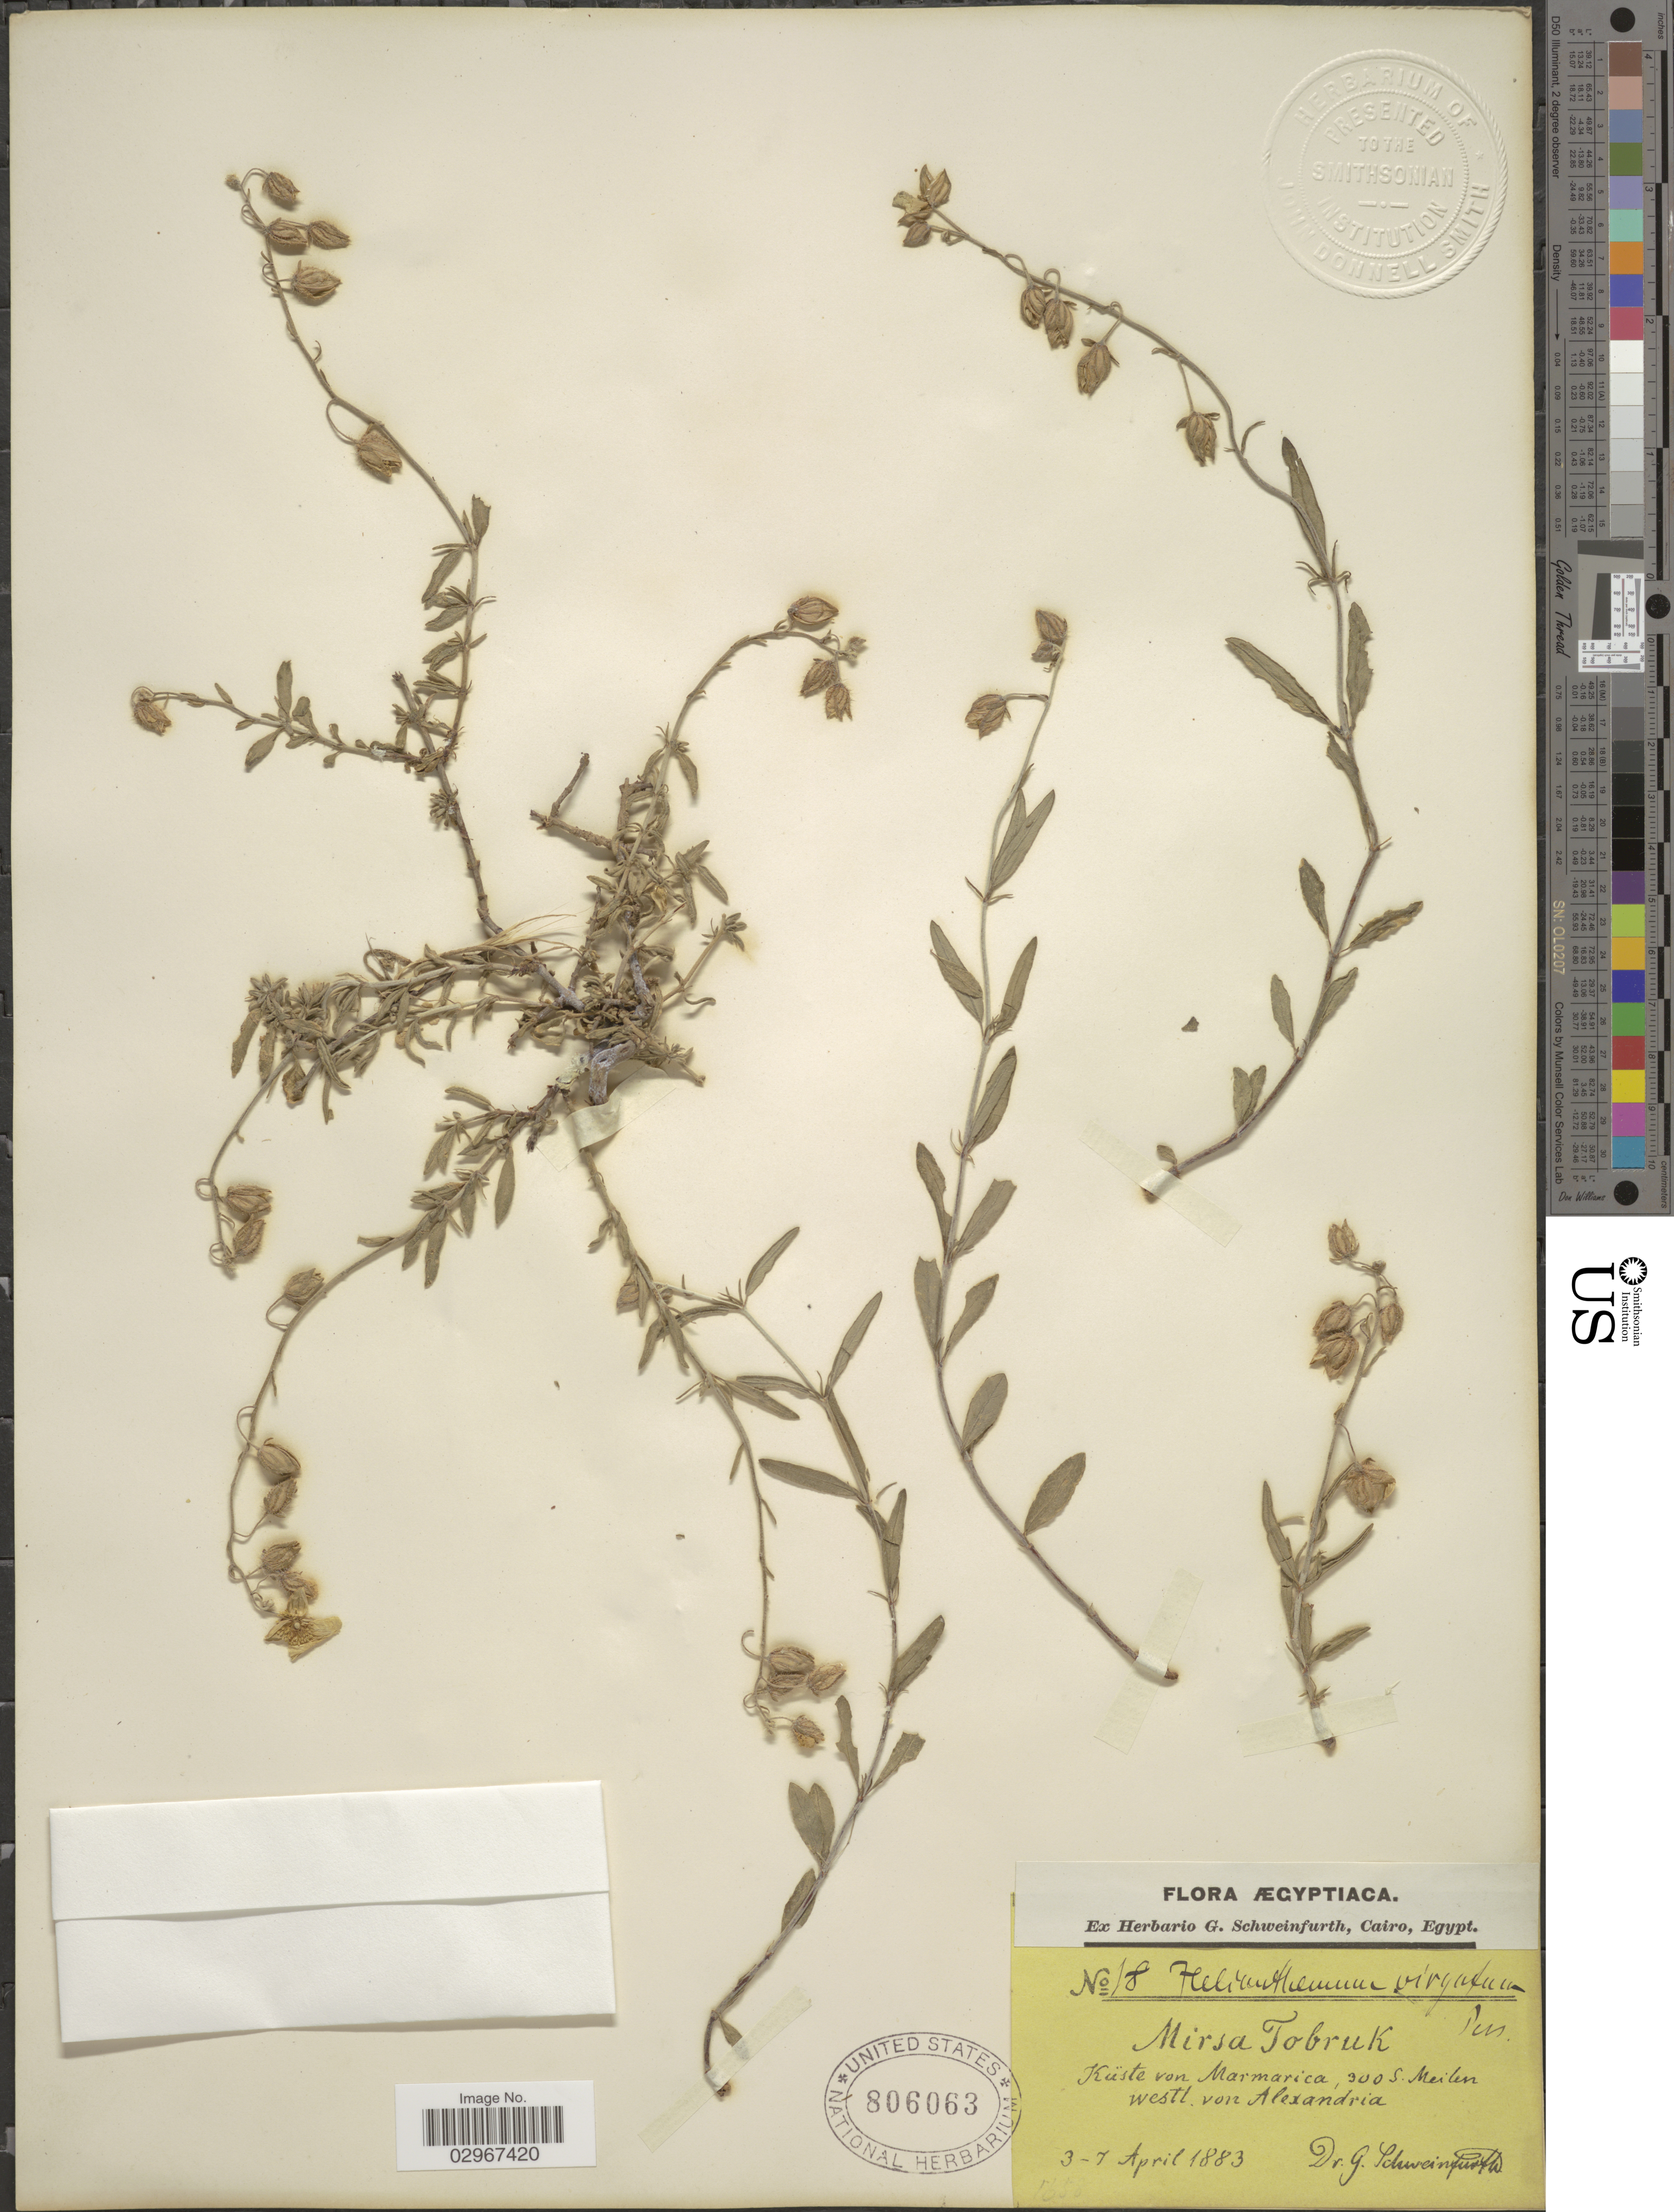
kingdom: Plantae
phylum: Tracheophyta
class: Magnoliopsida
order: Malvales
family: Cistaceae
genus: Helianthemum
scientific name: Helianthemum virgatum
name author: (Desf.) Pers.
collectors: G. A. Schweinfurth (herbarium)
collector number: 18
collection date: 1883-04-03/1883-04-07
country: Egypt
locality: Mirsa Tobruk. Küste von Marmarica, 300 S. Meilen westl. von Alexandria.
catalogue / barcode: US 806063